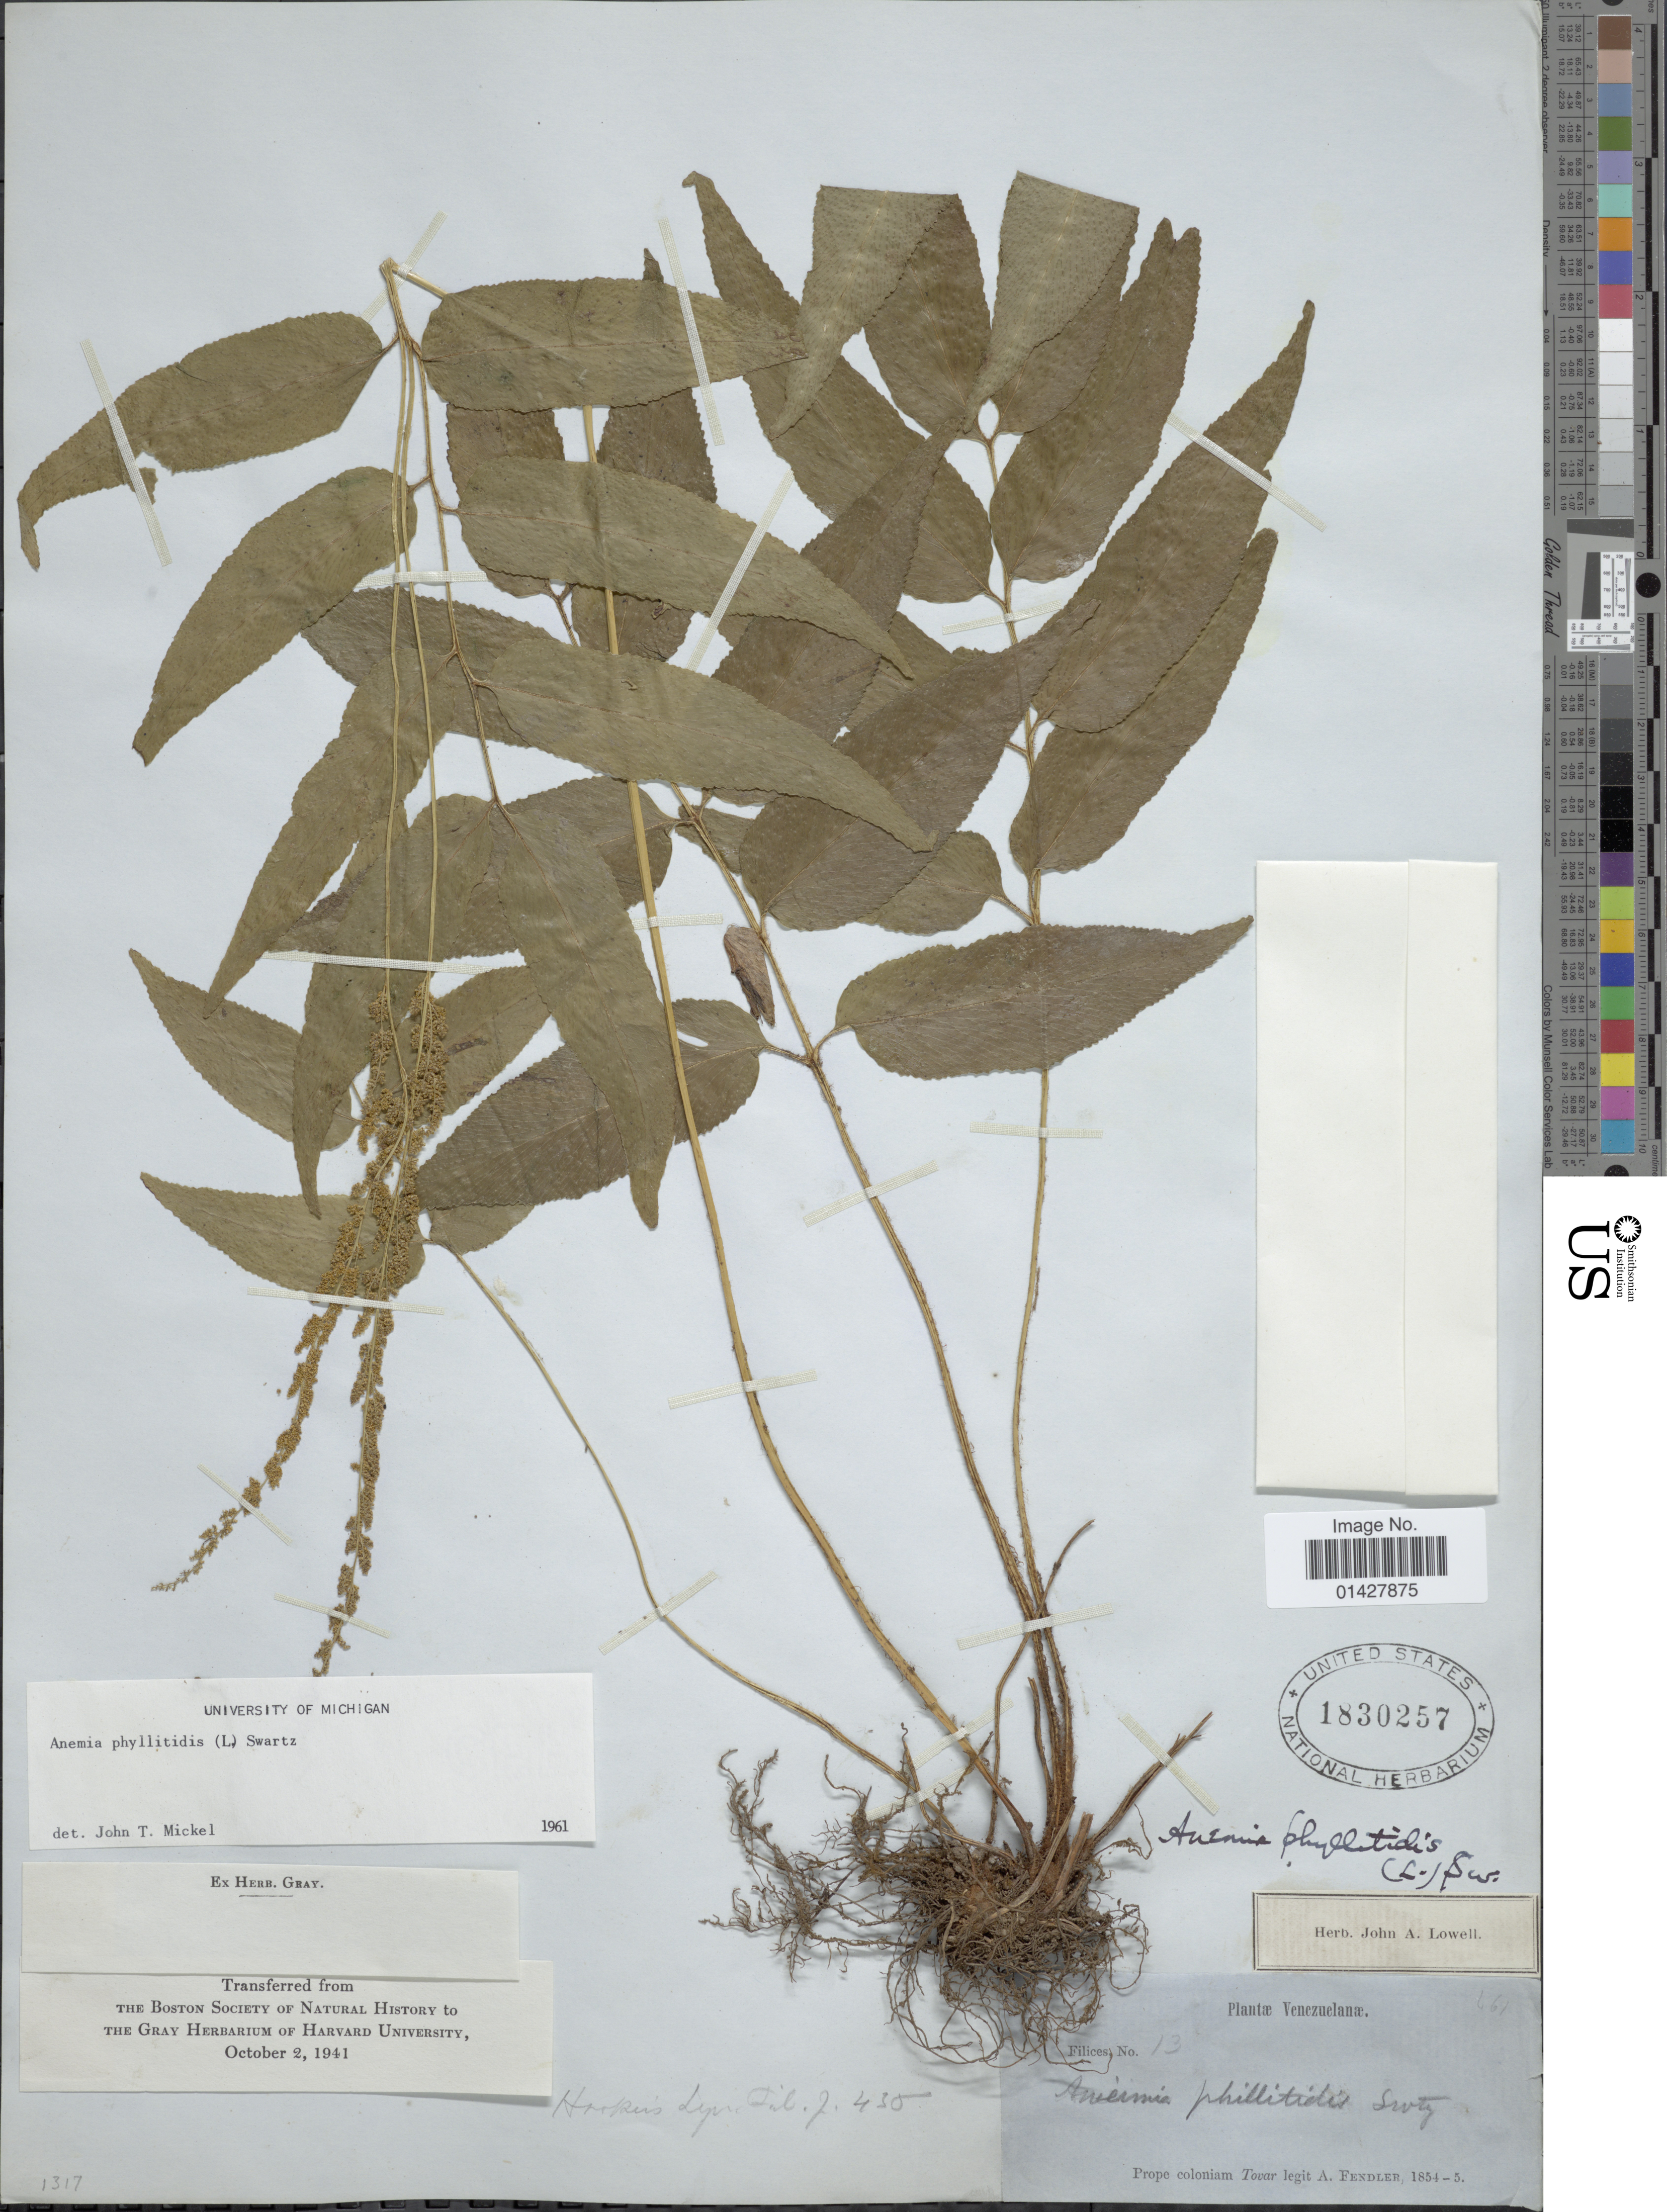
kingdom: Plantae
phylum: Tracheophyta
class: Polypodiopsida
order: Schizaeales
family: Anemiaceae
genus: Anemia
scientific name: Anemia phyllitidis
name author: (L.) Sw.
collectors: A. Fendler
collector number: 13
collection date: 1854/1855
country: Venezuela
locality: Prope coloniam Tovar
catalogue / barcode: US 1830257